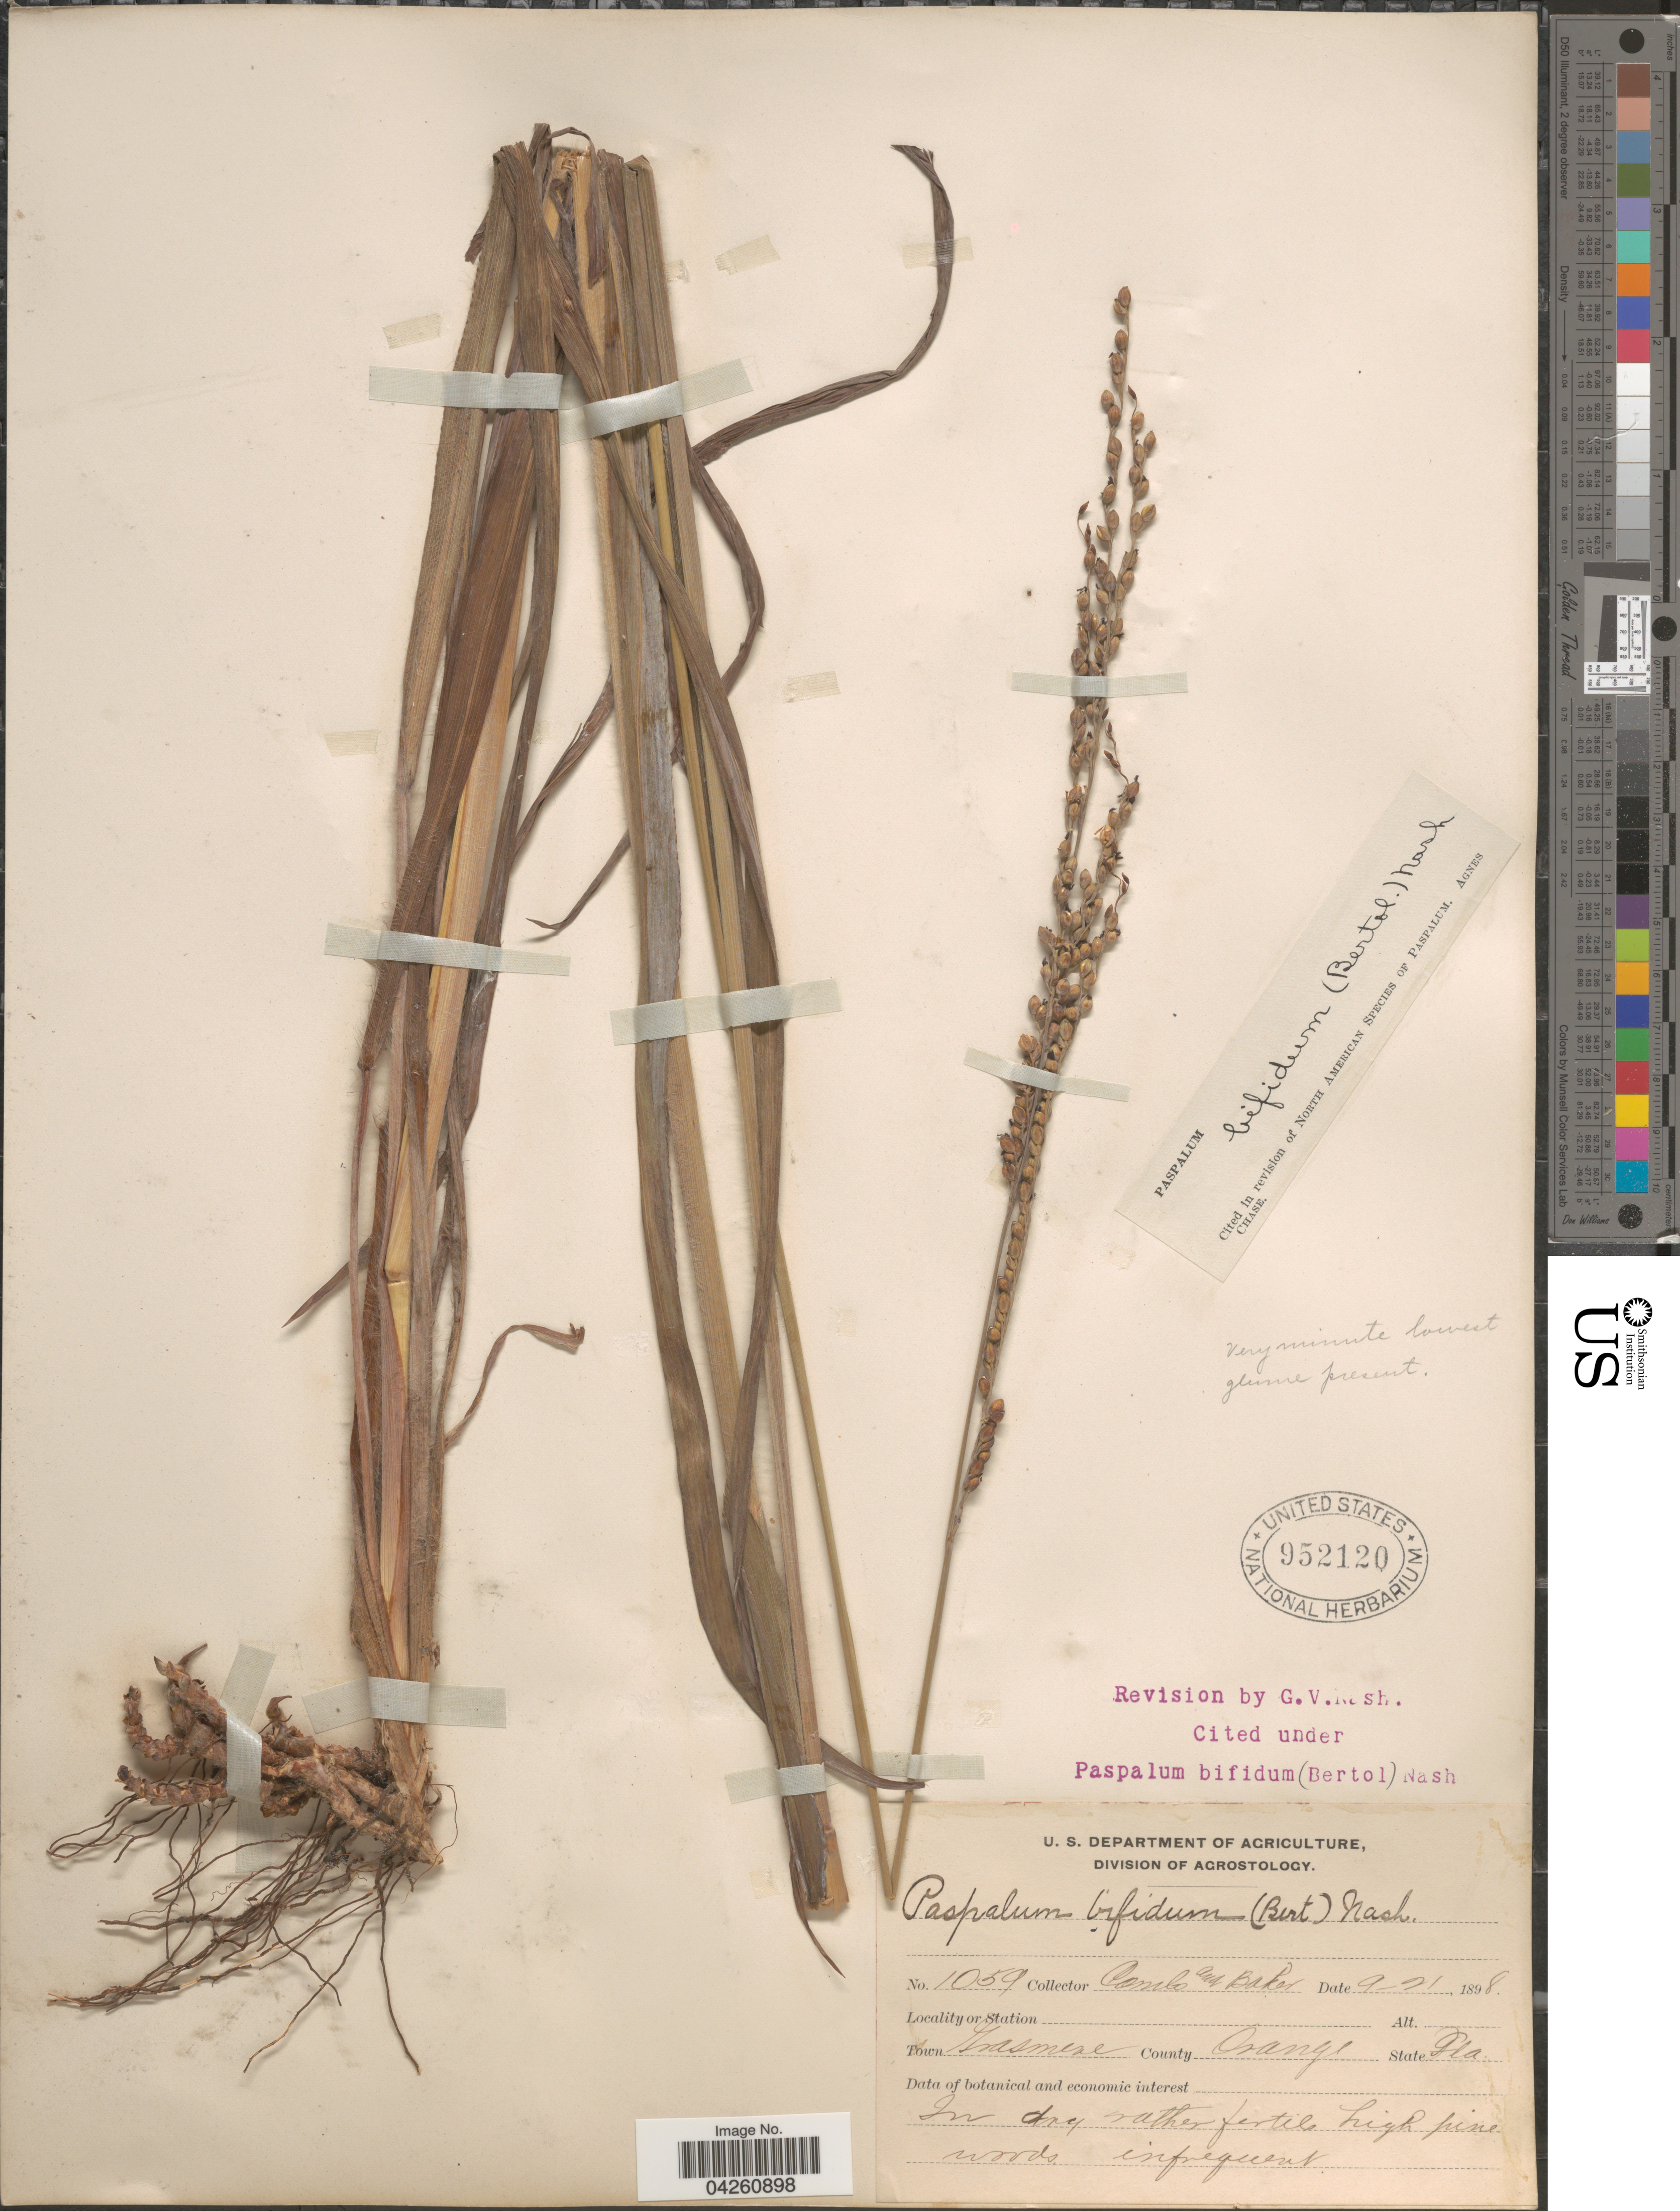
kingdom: Plantae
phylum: Tracheophyta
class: Liliopsida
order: Poales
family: Poaceae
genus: Paspalum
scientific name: Paspalum bifidum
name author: (Bertol.) Nash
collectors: -. Combs & -- Baker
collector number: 1059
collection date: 1898-09-21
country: United States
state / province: Florida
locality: Town Grasmere. County Orange.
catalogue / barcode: US 952120